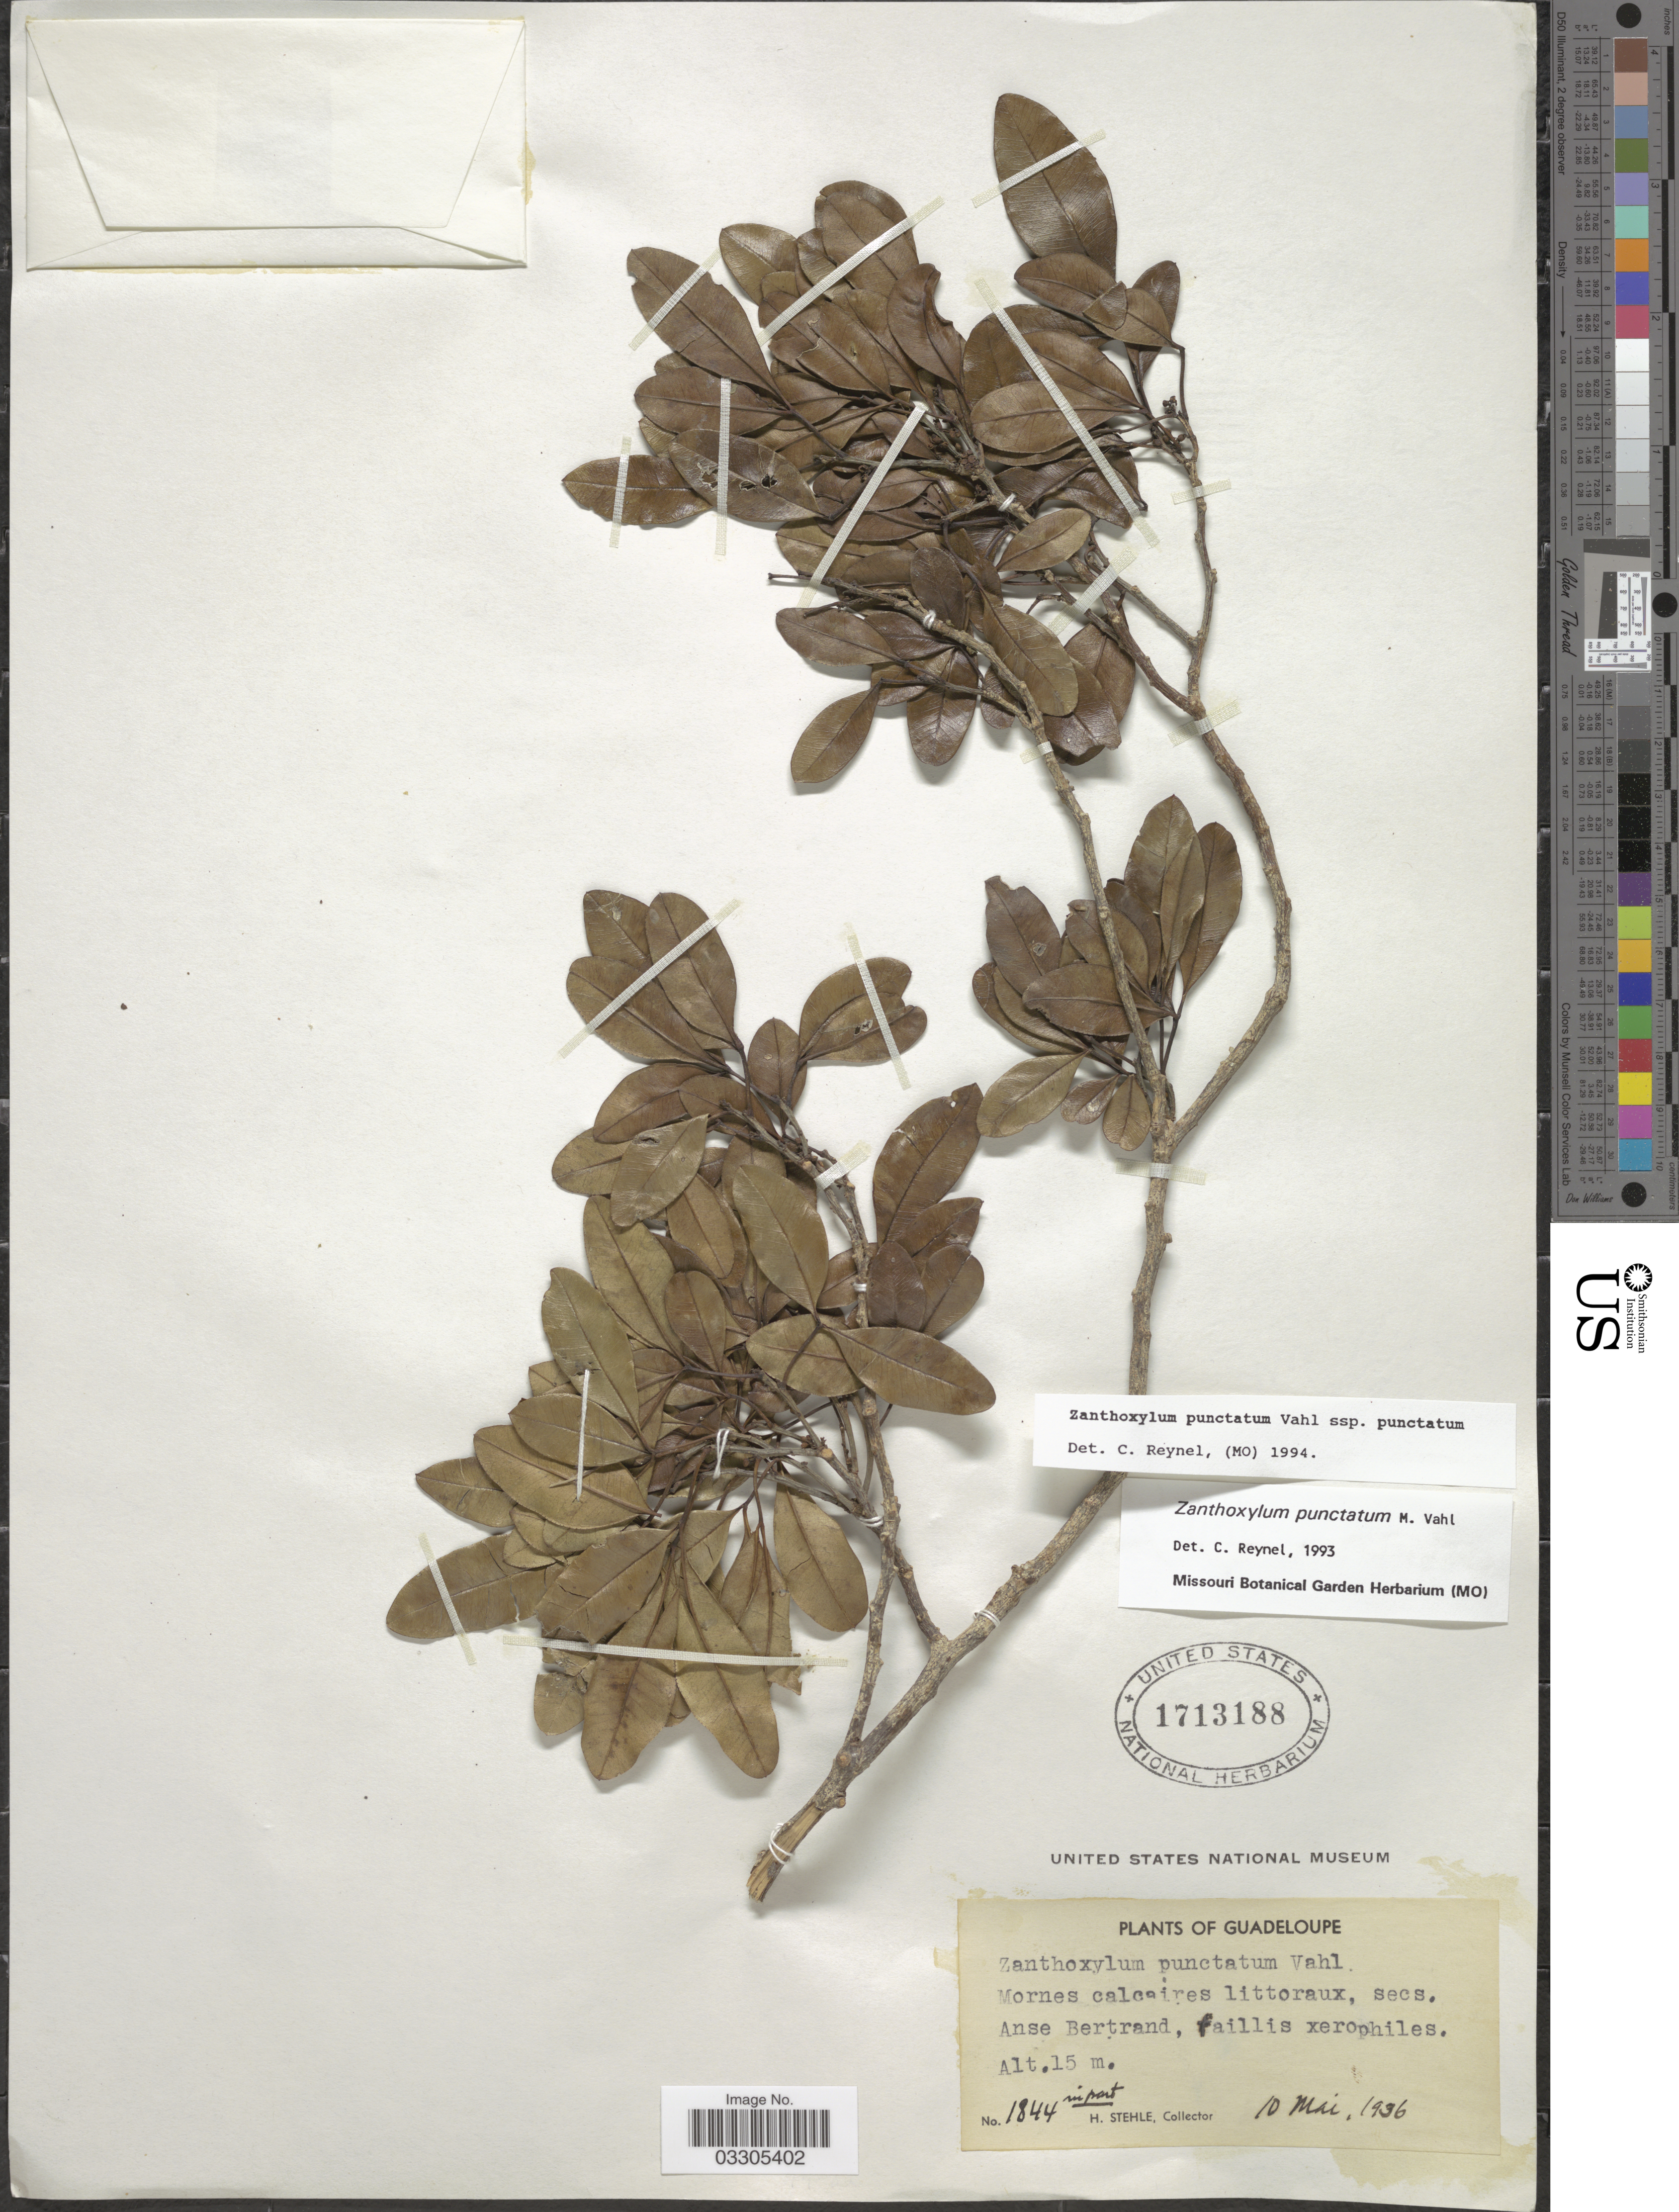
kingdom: Plantae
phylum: Tracheophyta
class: Magnoliopsida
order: Sapindales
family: Rutaceae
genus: Zanthoxylum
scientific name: Zanthoxylum punctatum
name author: Vahl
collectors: H. Stehlé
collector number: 1844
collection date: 1936-05-10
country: Guadeloupe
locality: Anse Bertrand.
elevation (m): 15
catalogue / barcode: US 1713188